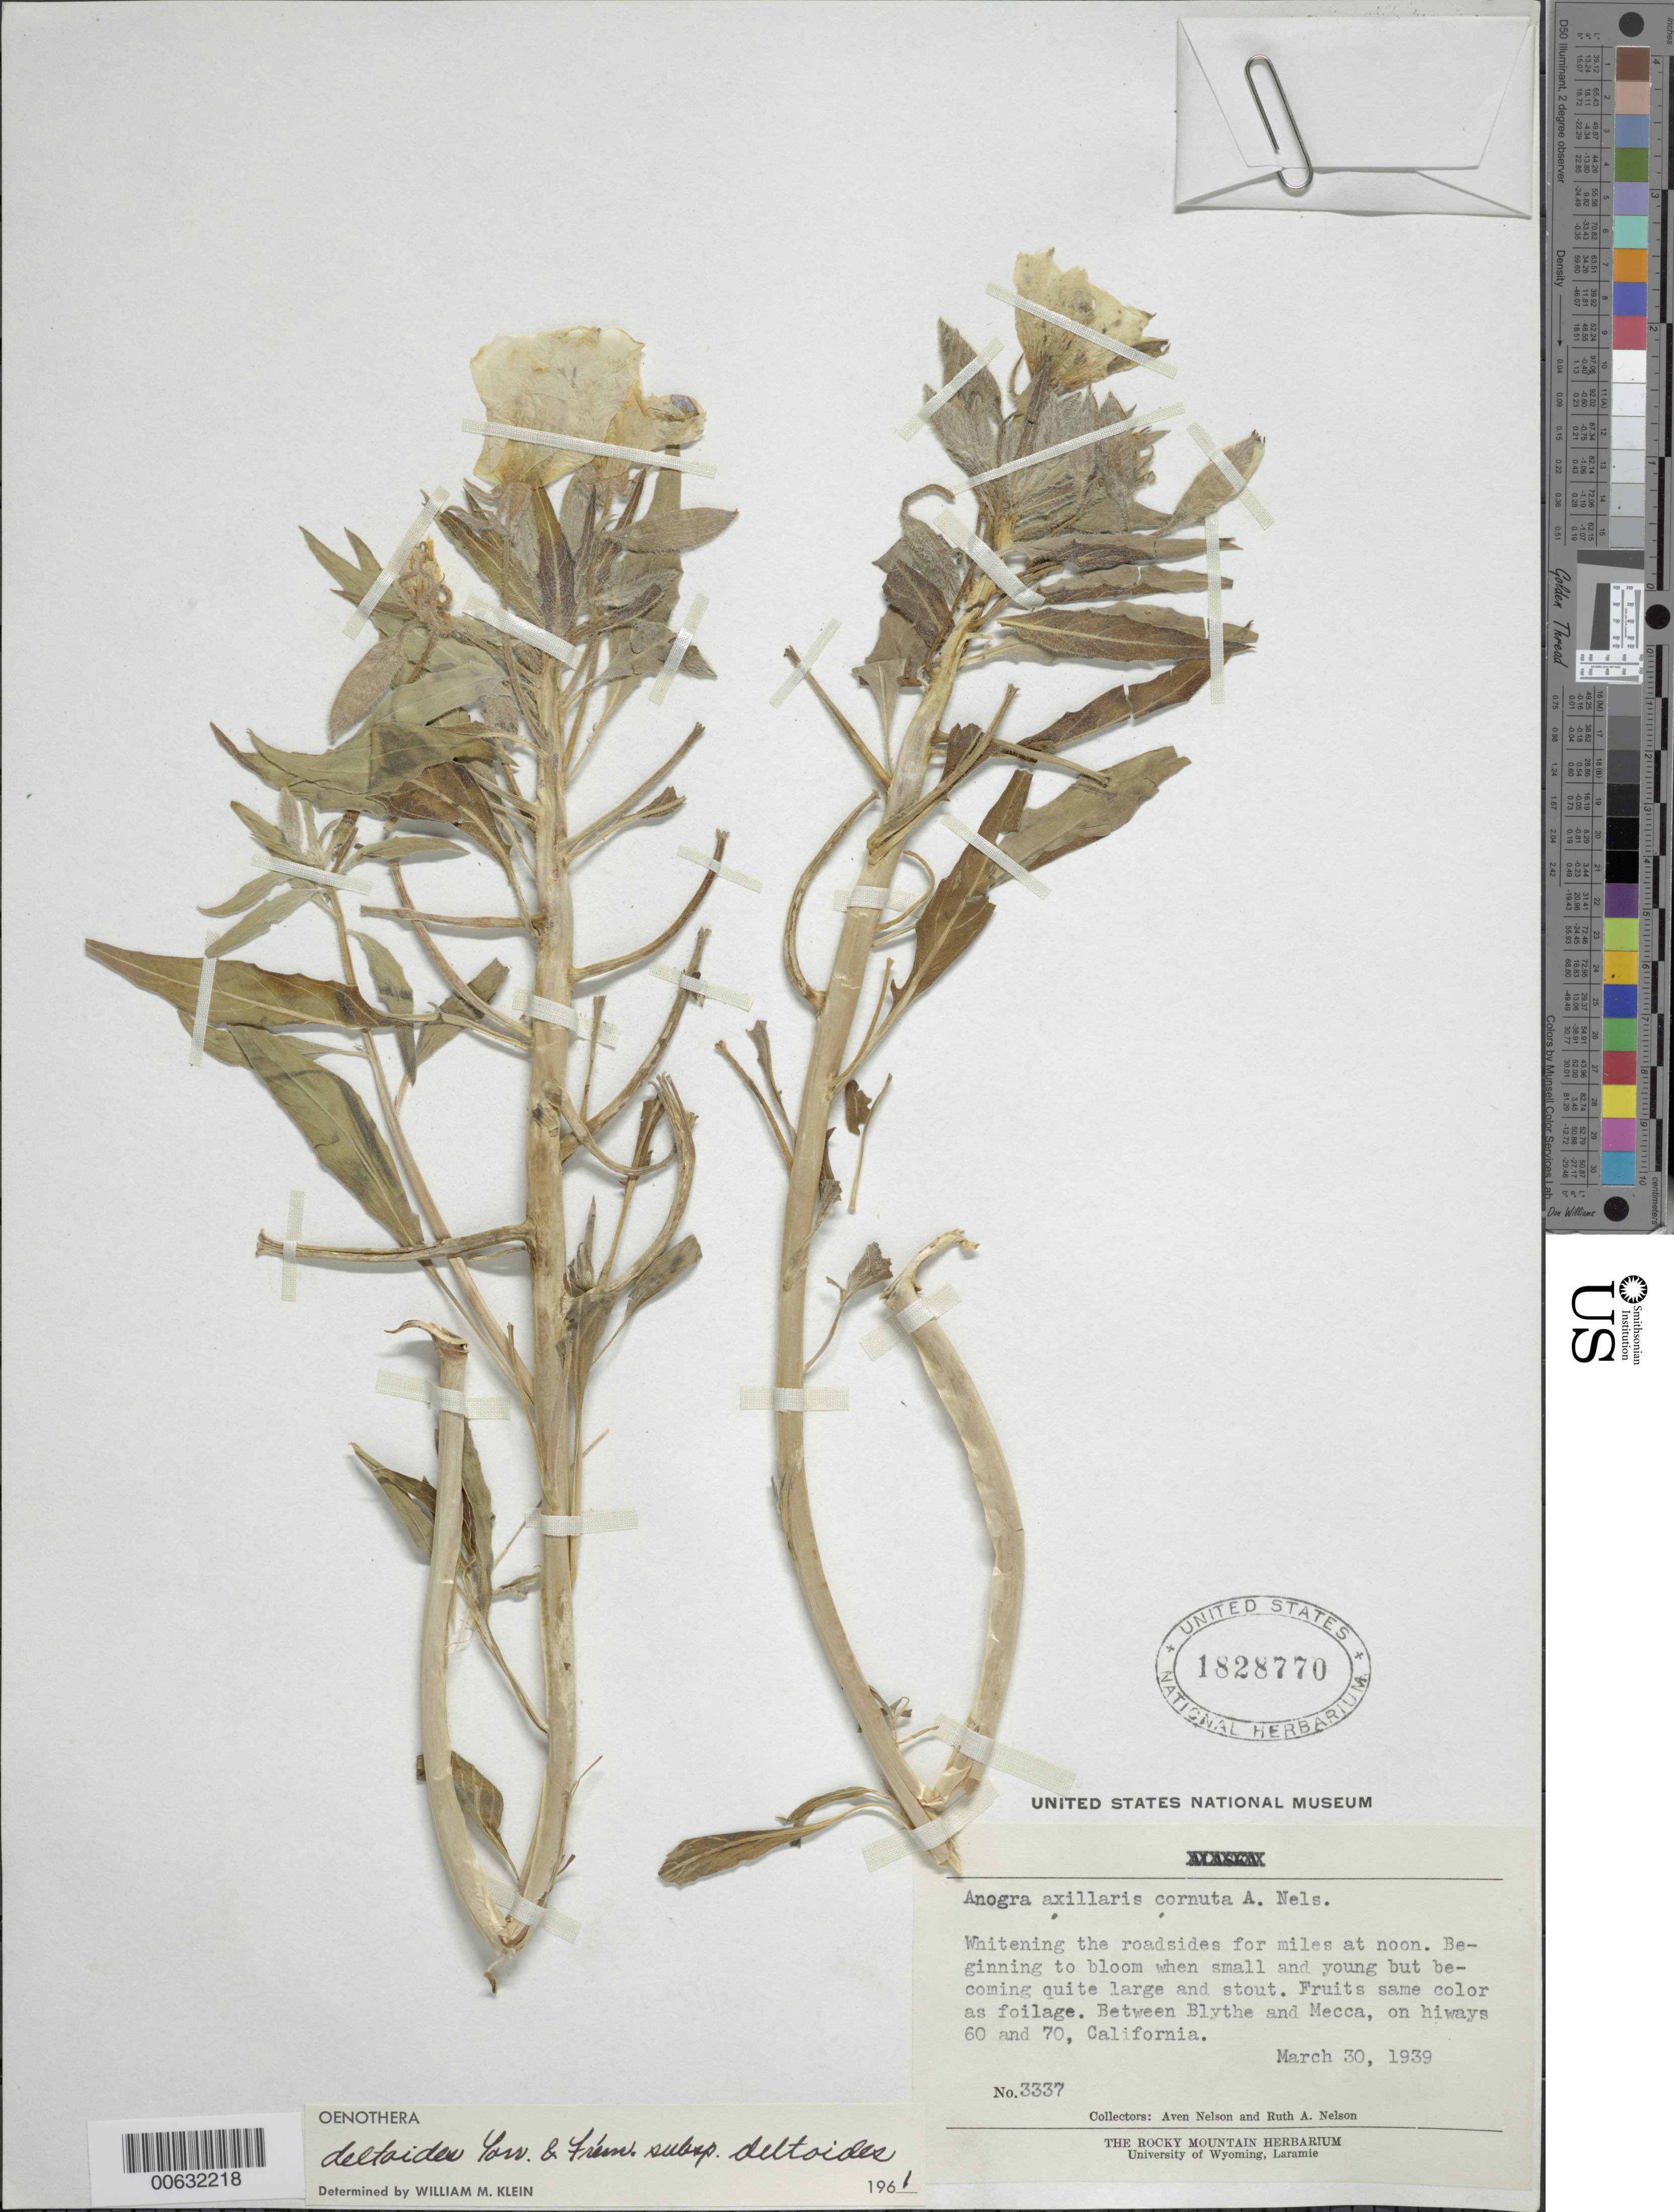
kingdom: Plantae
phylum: Tracheophyta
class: Magnoliopsida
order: Myrtales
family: Onagraceae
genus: Oenothera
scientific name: Oenothera deltoides subsp. deltoides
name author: Torr. & Frém.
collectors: A. Nelson & R. A. Nelson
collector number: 3337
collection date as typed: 30 Mar 1939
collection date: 1939-03-30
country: United States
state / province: California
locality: Between Blythe and Mecca on hwy 60 and 70.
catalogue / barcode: US 1828770